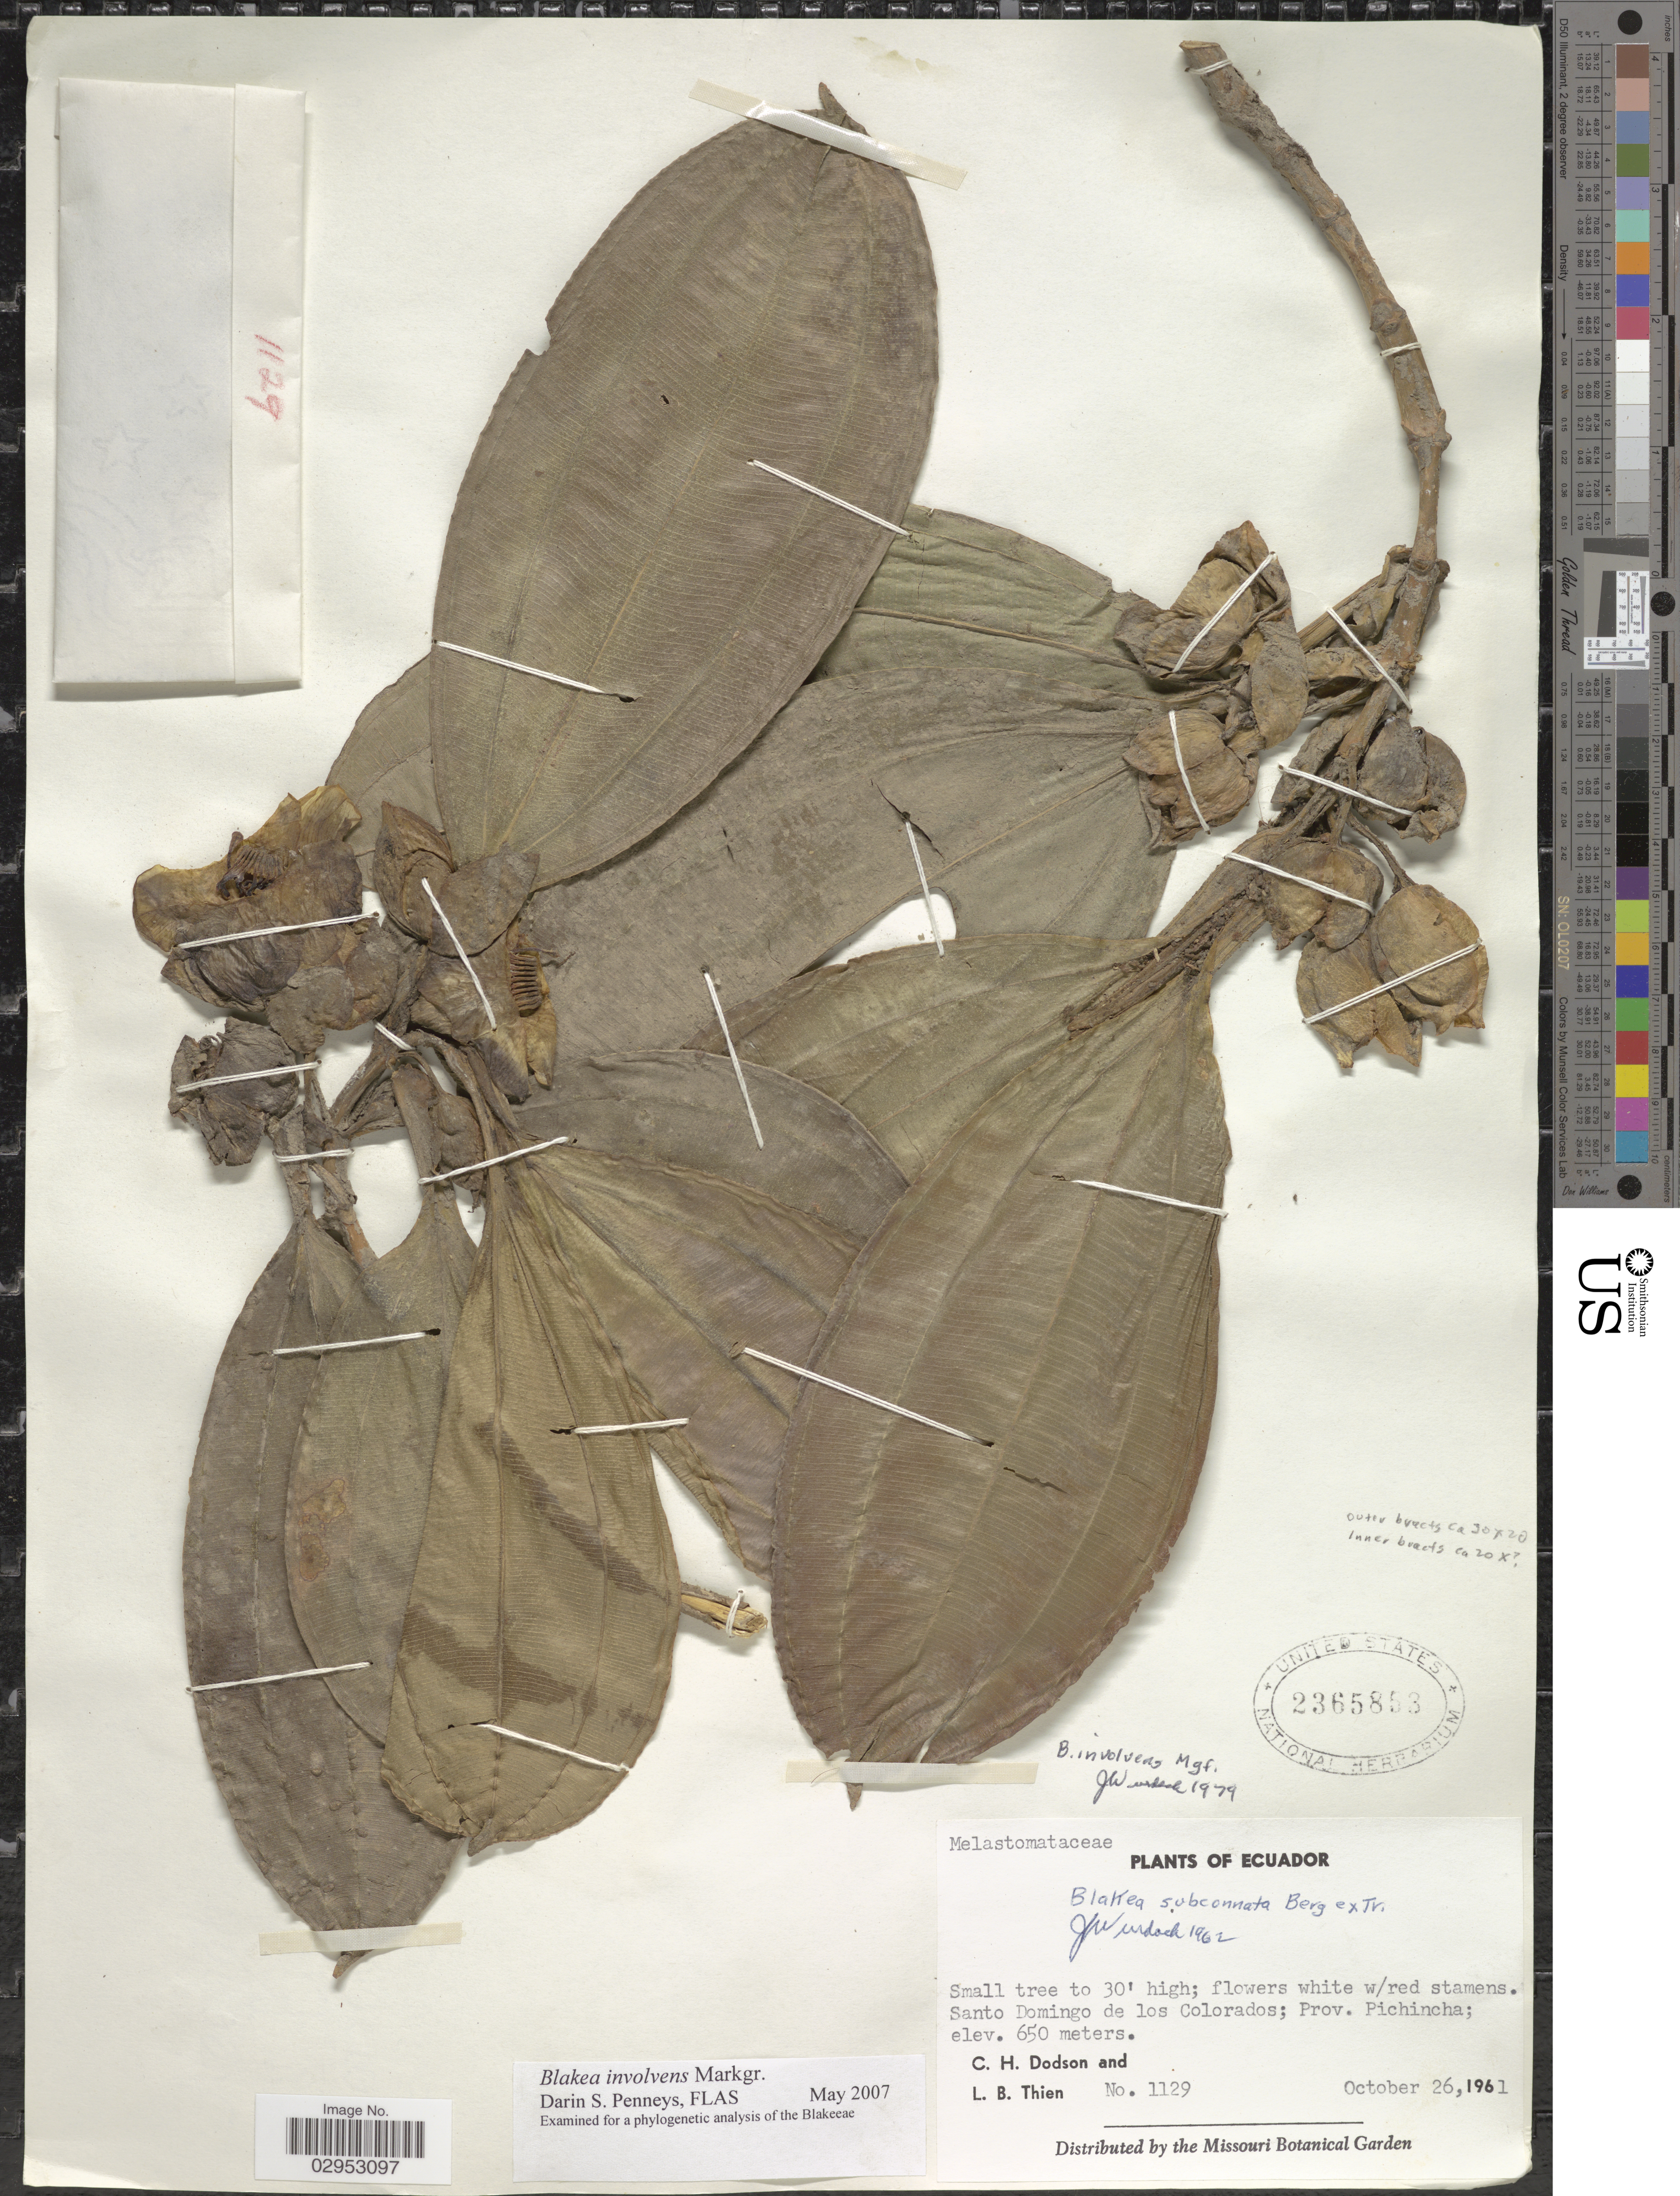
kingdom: Plantae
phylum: Tracheophyta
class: Magnoliopsida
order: Myrtales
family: Melastomataceae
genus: Blakea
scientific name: Blakea involvens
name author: Markgr.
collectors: C. H. Dodson & L. Thien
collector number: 1129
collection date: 1961-10-26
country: Ecuador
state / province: Pichincha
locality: Santo Domingo de los Colorados.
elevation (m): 650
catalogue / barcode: US 2365863